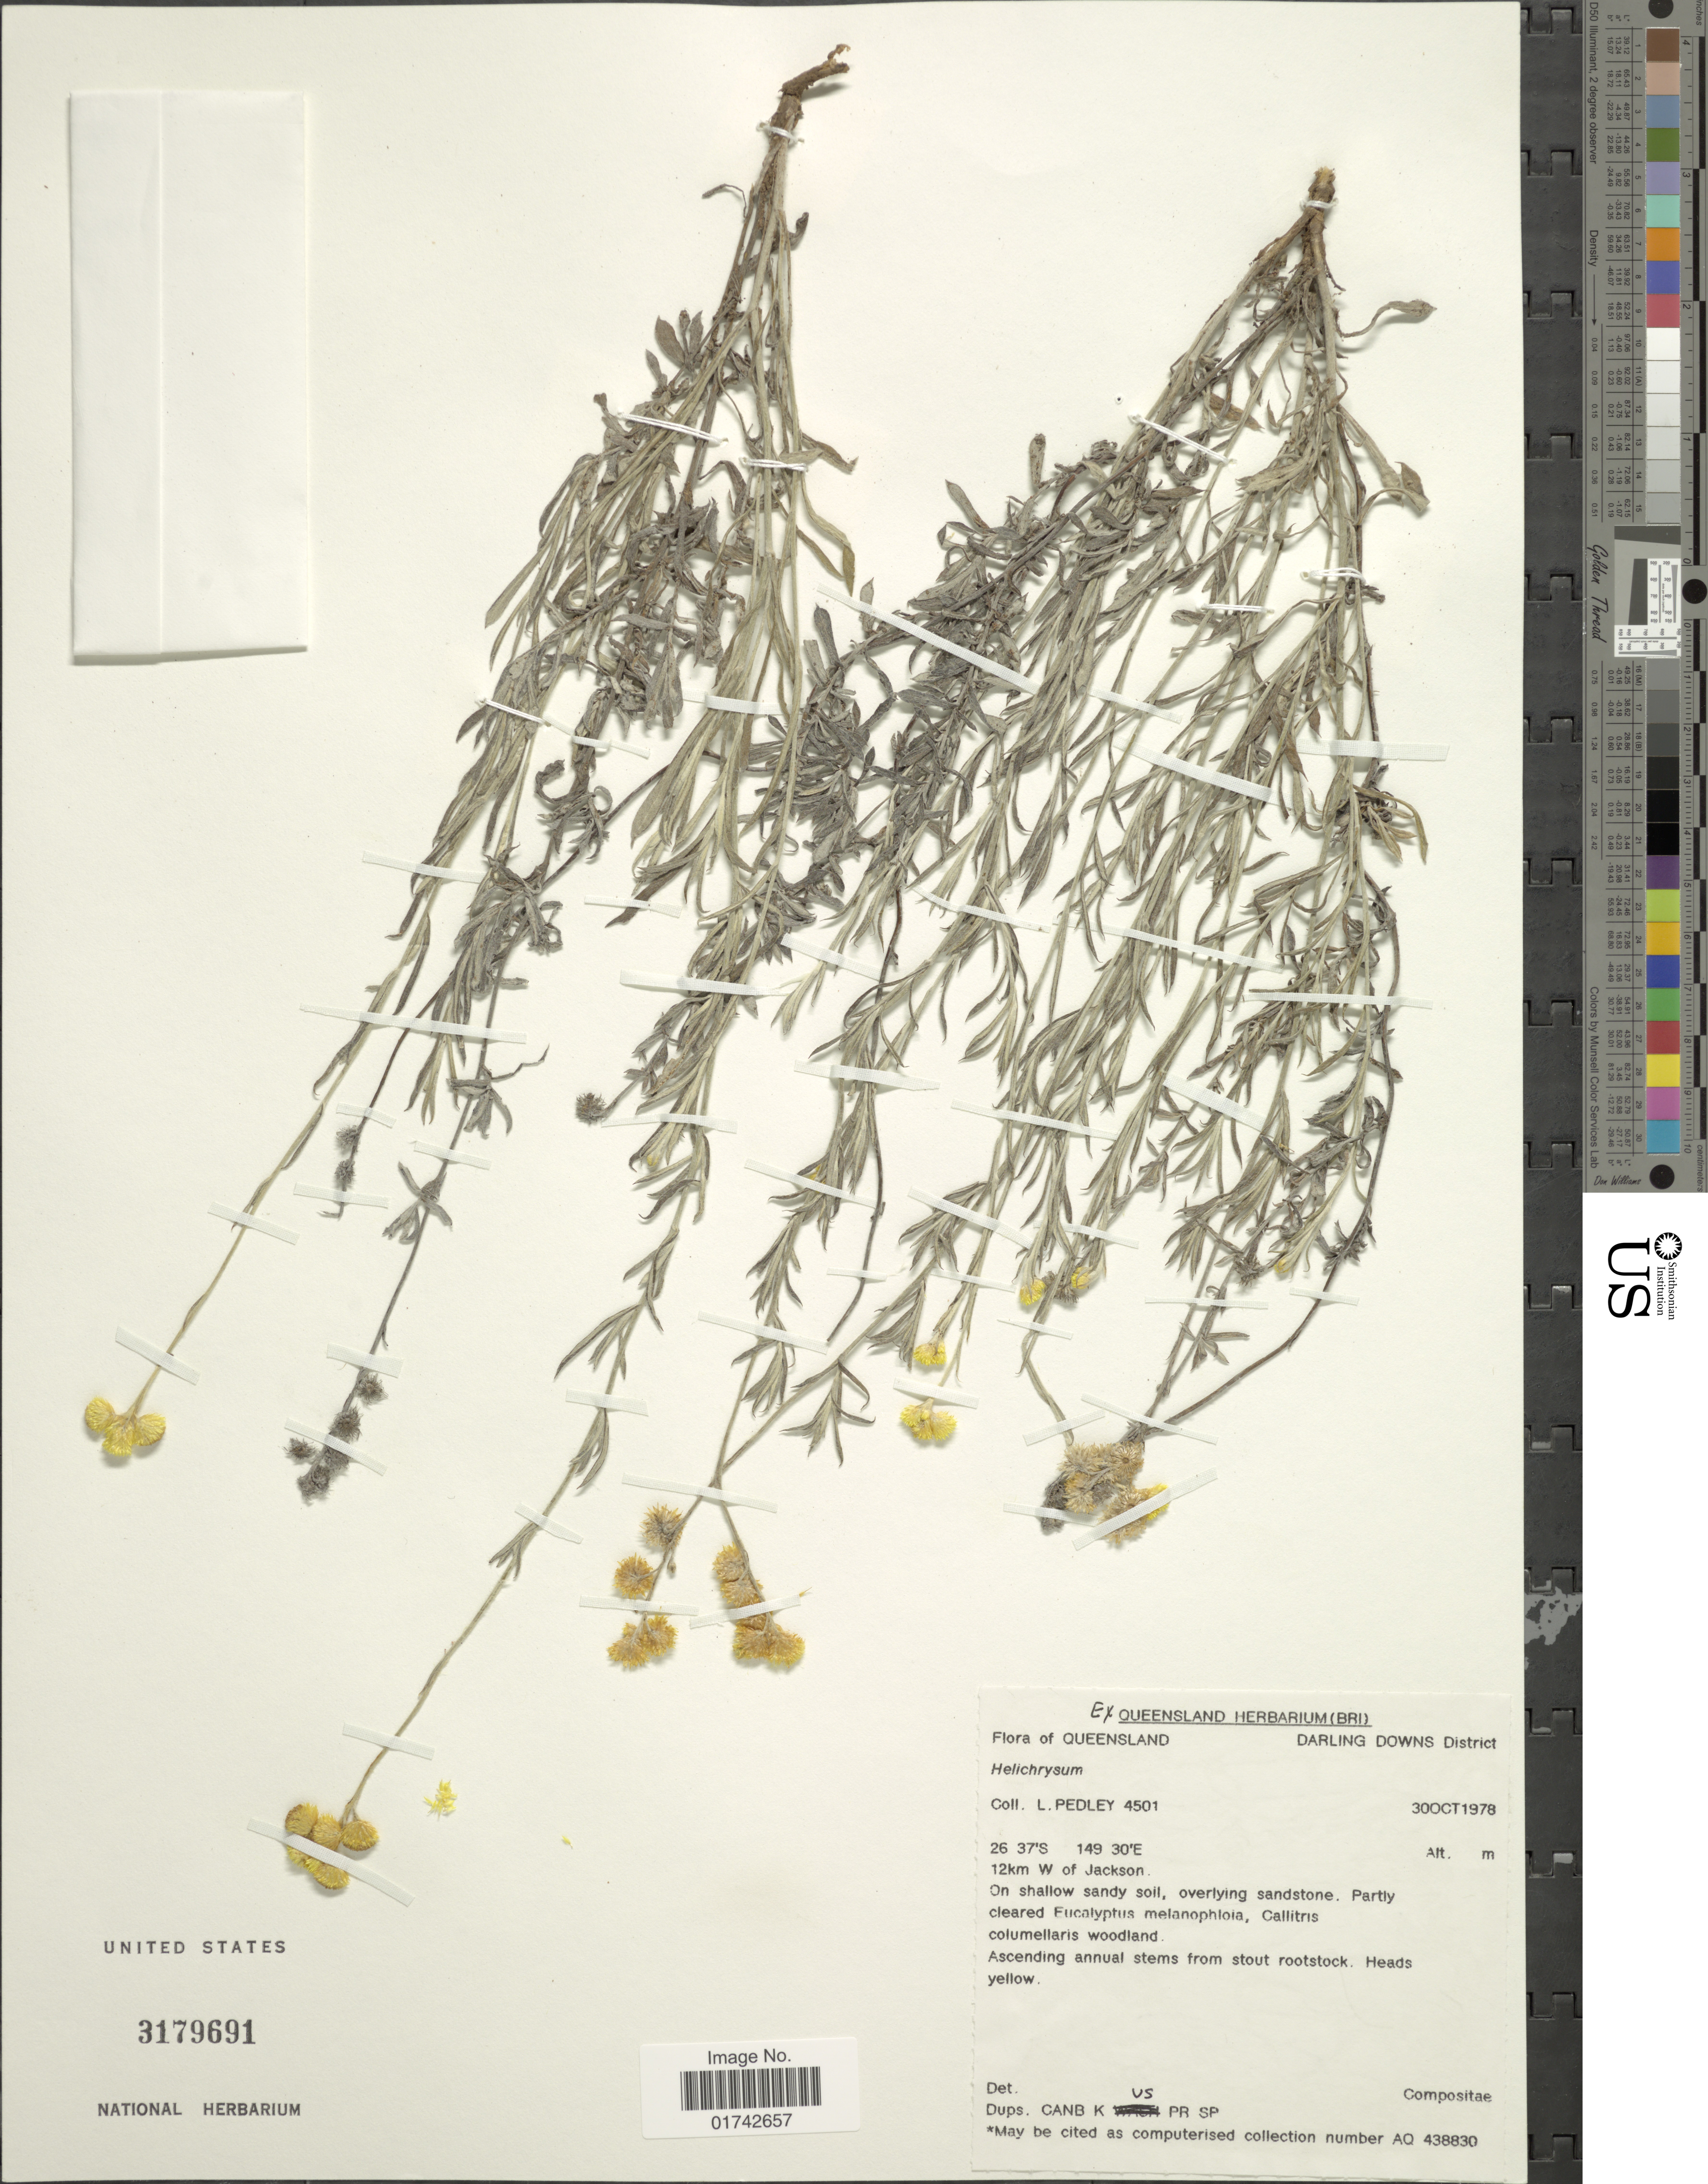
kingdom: Plantae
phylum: Tracheophyta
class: Magnoliopsida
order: Asterales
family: Asteraceae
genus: Helichrysum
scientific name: Helichrysum sp.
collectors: L. Pedley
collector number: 4501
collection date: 1978-10-30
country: Australia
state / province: Queensland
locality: Darling Downs District. 12km W of Jackson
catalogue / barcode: US 3179691